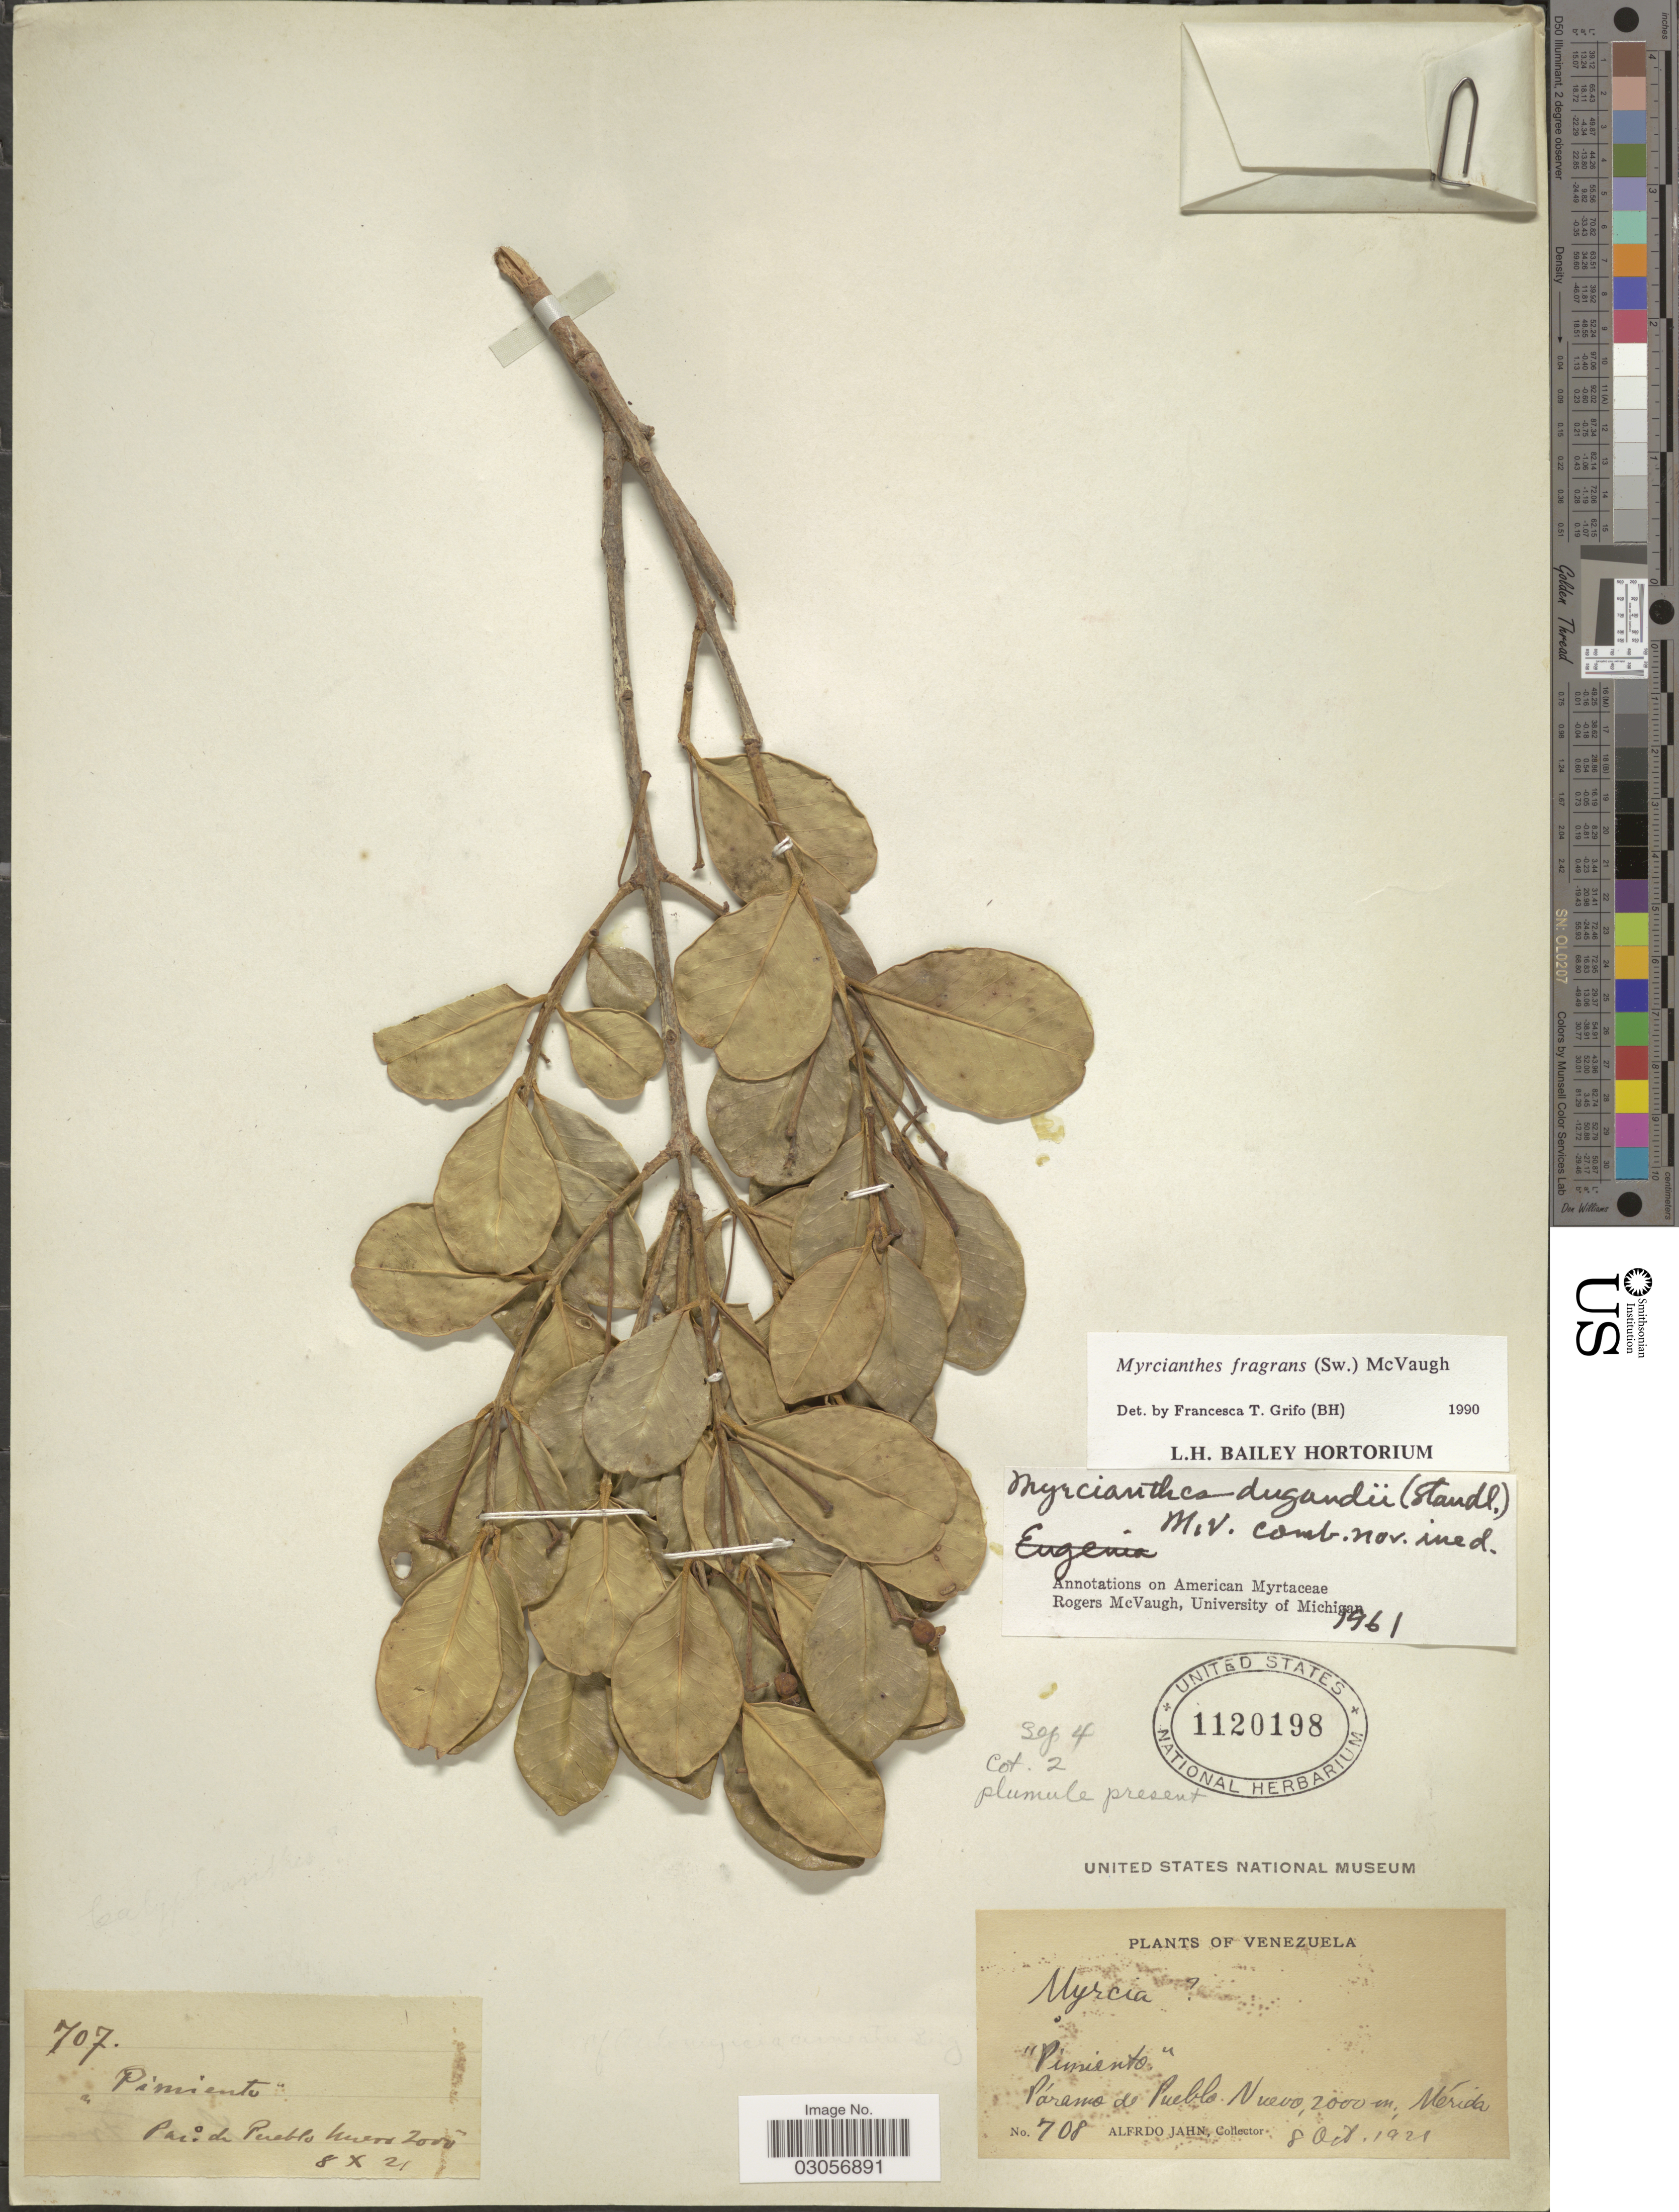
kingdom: Plantae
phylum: Tracheophyta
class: Magnoliopsida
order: Myrtales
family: Myrtaceae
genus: Myrcianthes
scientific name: Myrcianthes fragrans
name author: (Sw.) McVaugh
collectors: A. Jahn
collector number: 708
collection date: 1921-10-08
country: Venezuela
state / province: Mérida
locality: Páramo de Pueblo Nuevo.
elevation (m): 2000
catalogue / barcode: US 1120198